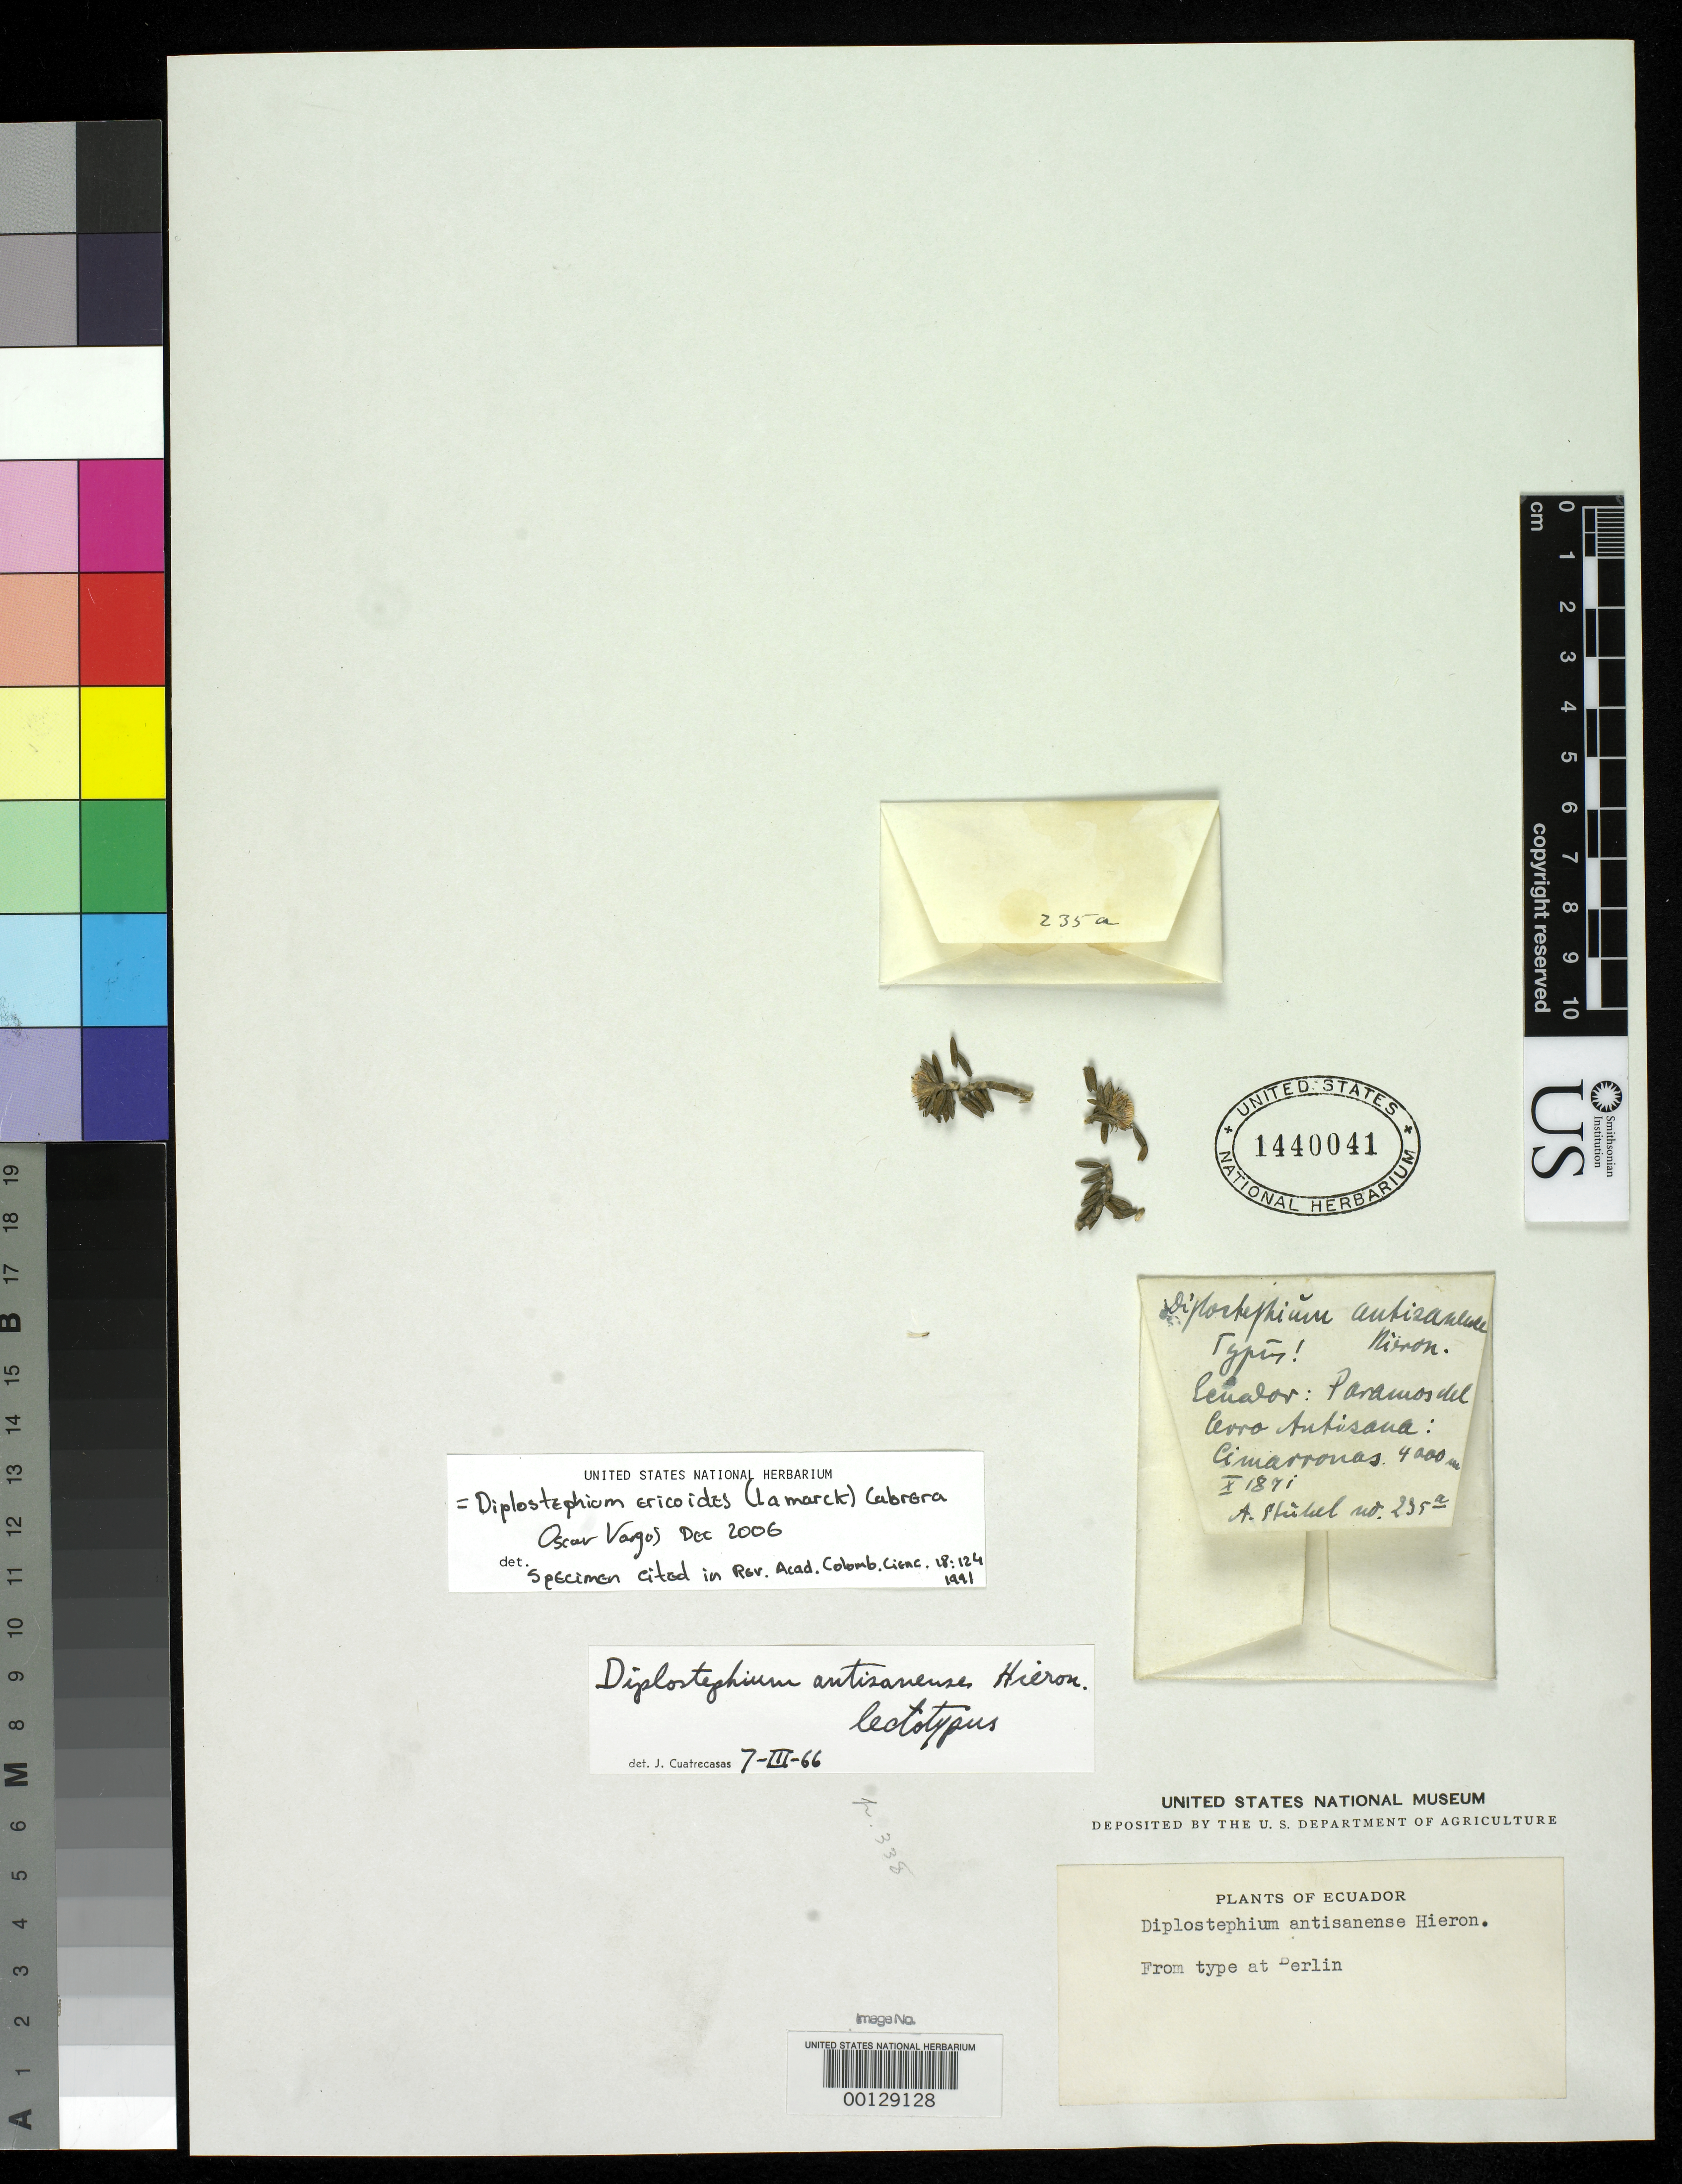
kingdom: Plantae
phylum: Tracheophyta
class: Magnoliopsida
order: Asterales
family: Asteraceae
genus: Diplostephium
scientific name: Diplostephium antisanense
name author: Hieron.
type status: Type Fragment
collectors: A. Stübel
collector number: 235a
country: Ecuador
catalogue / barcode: US 1440041